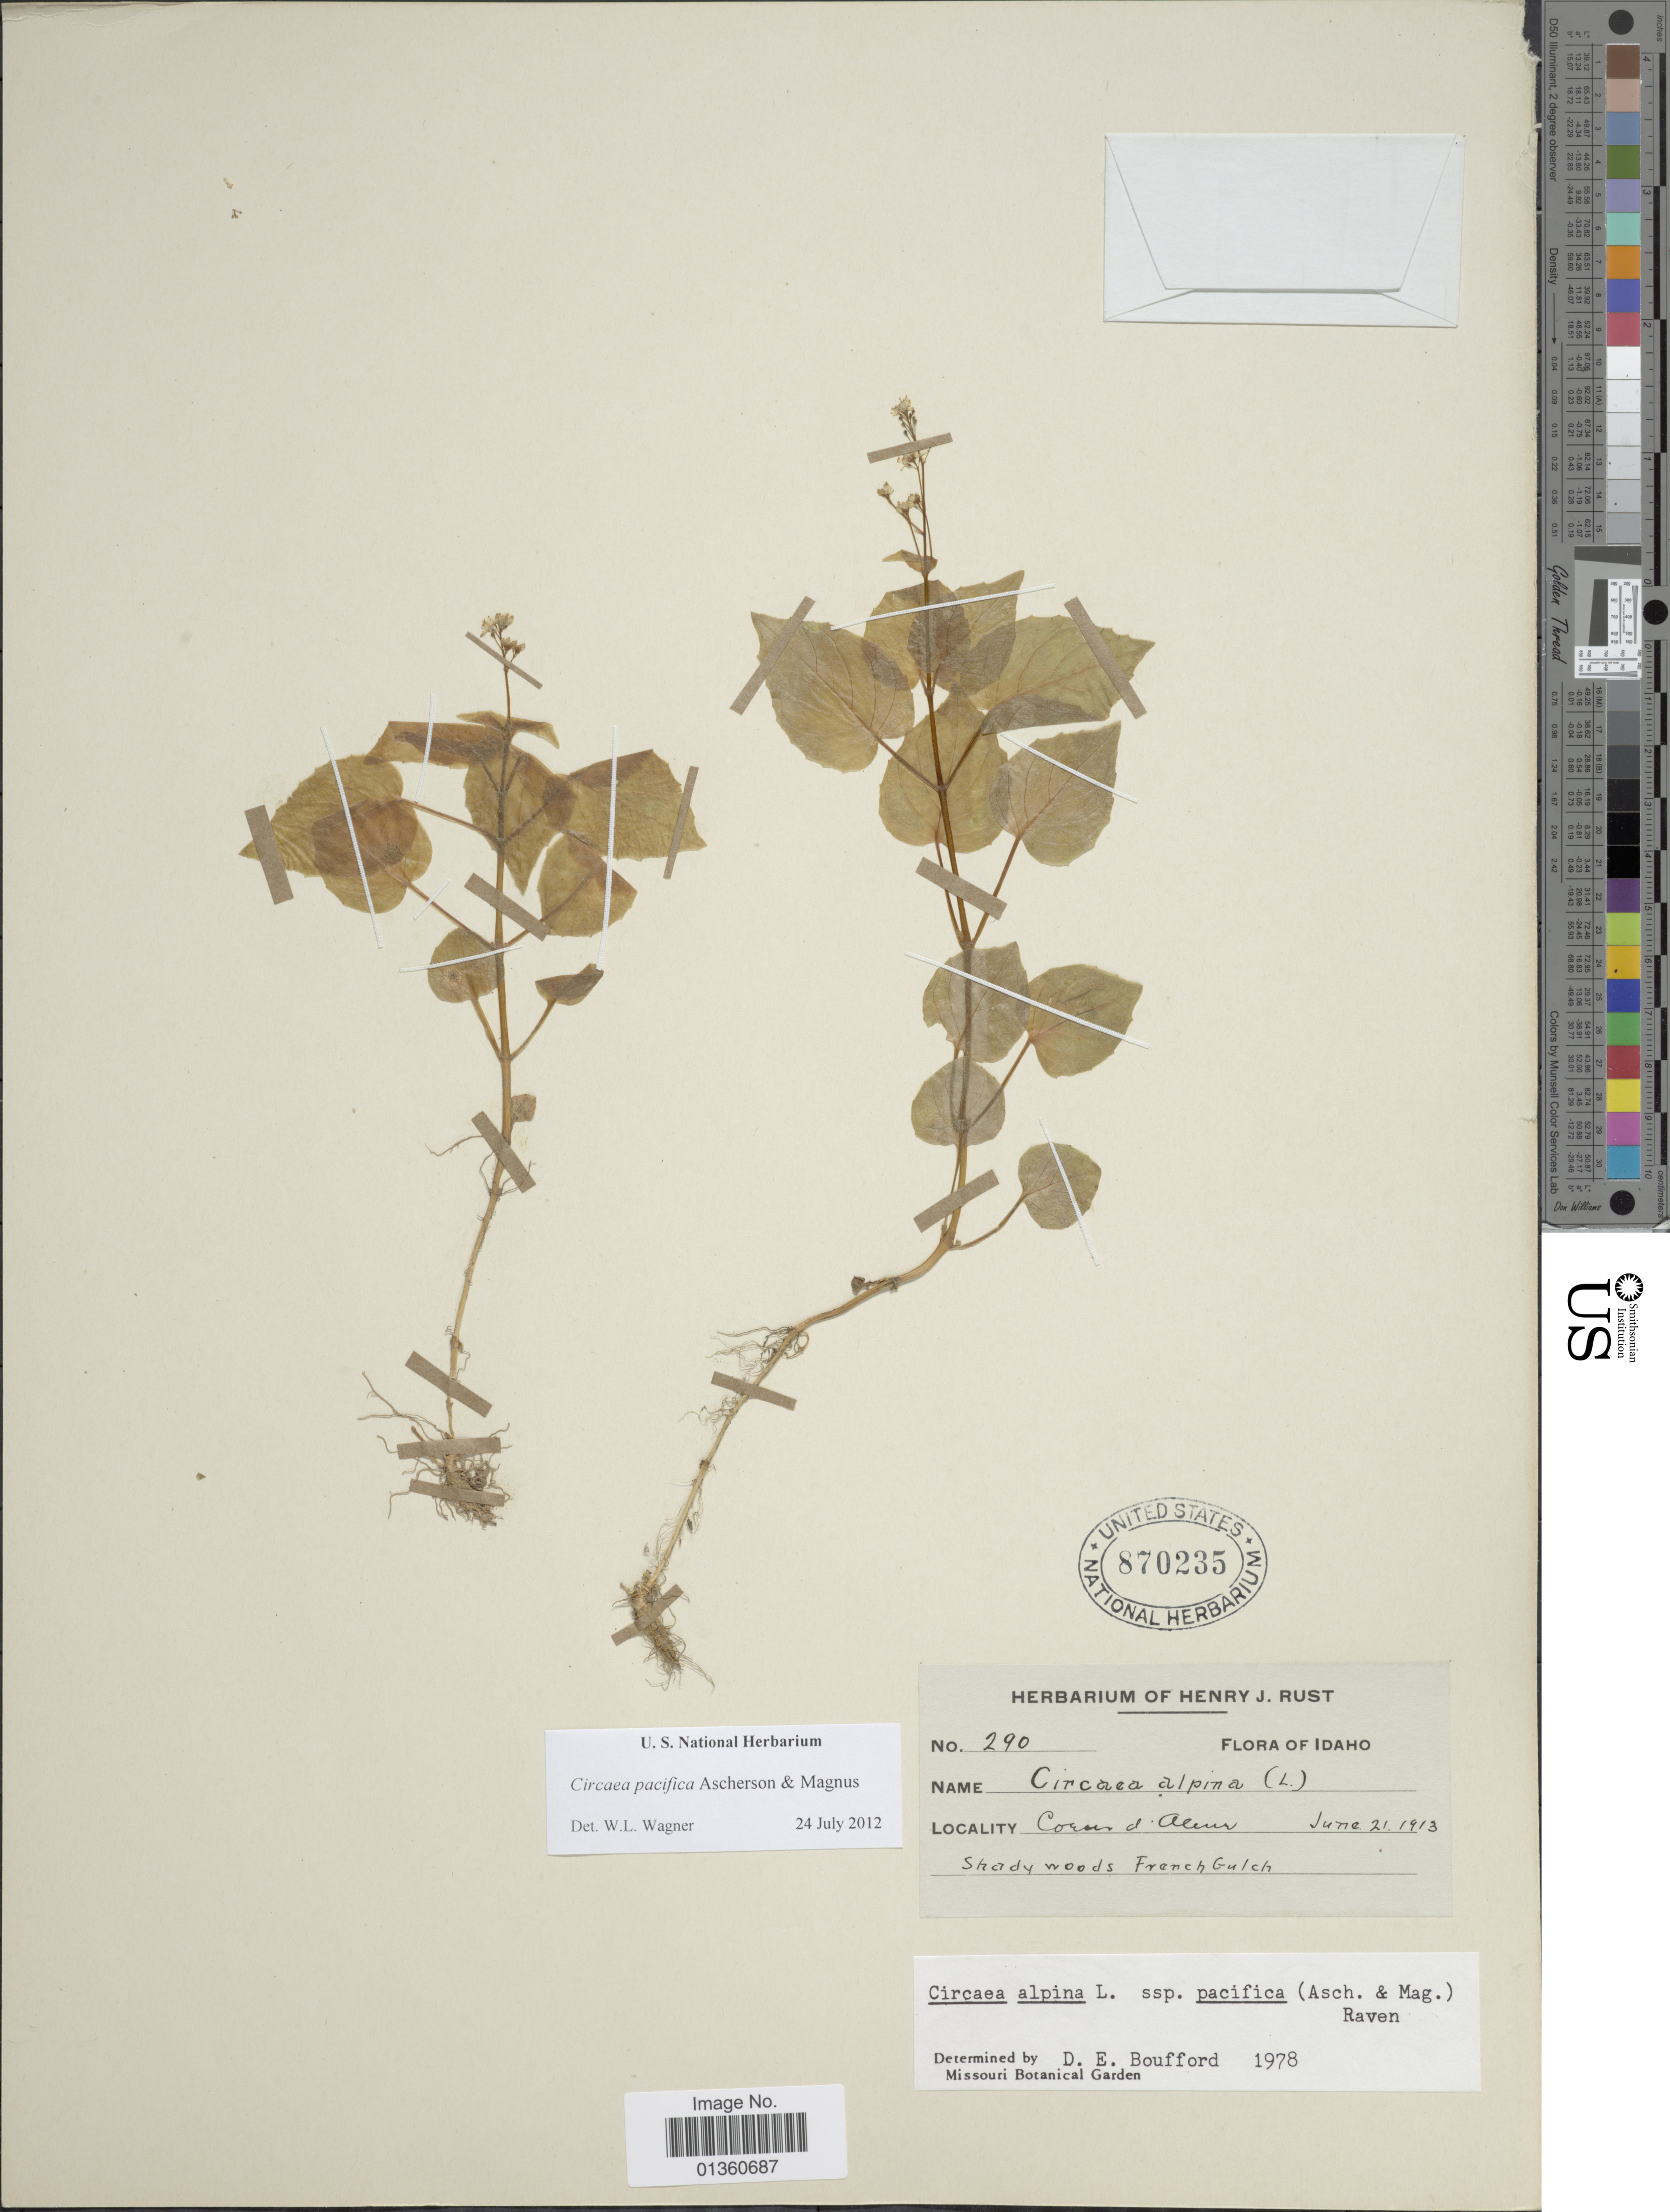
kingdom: Plantae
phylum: Tracheophyta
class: Magnoliopsida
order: Myrtales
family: Onagraceae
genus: Circaea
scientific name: Circaea pacifica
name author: Asch. & Magnus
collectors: H. J. Rust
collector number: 290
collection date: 1913-06-21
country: United States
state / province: Idaho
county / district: Kootenai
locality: Coeur d'Alene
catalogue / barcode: US 870235